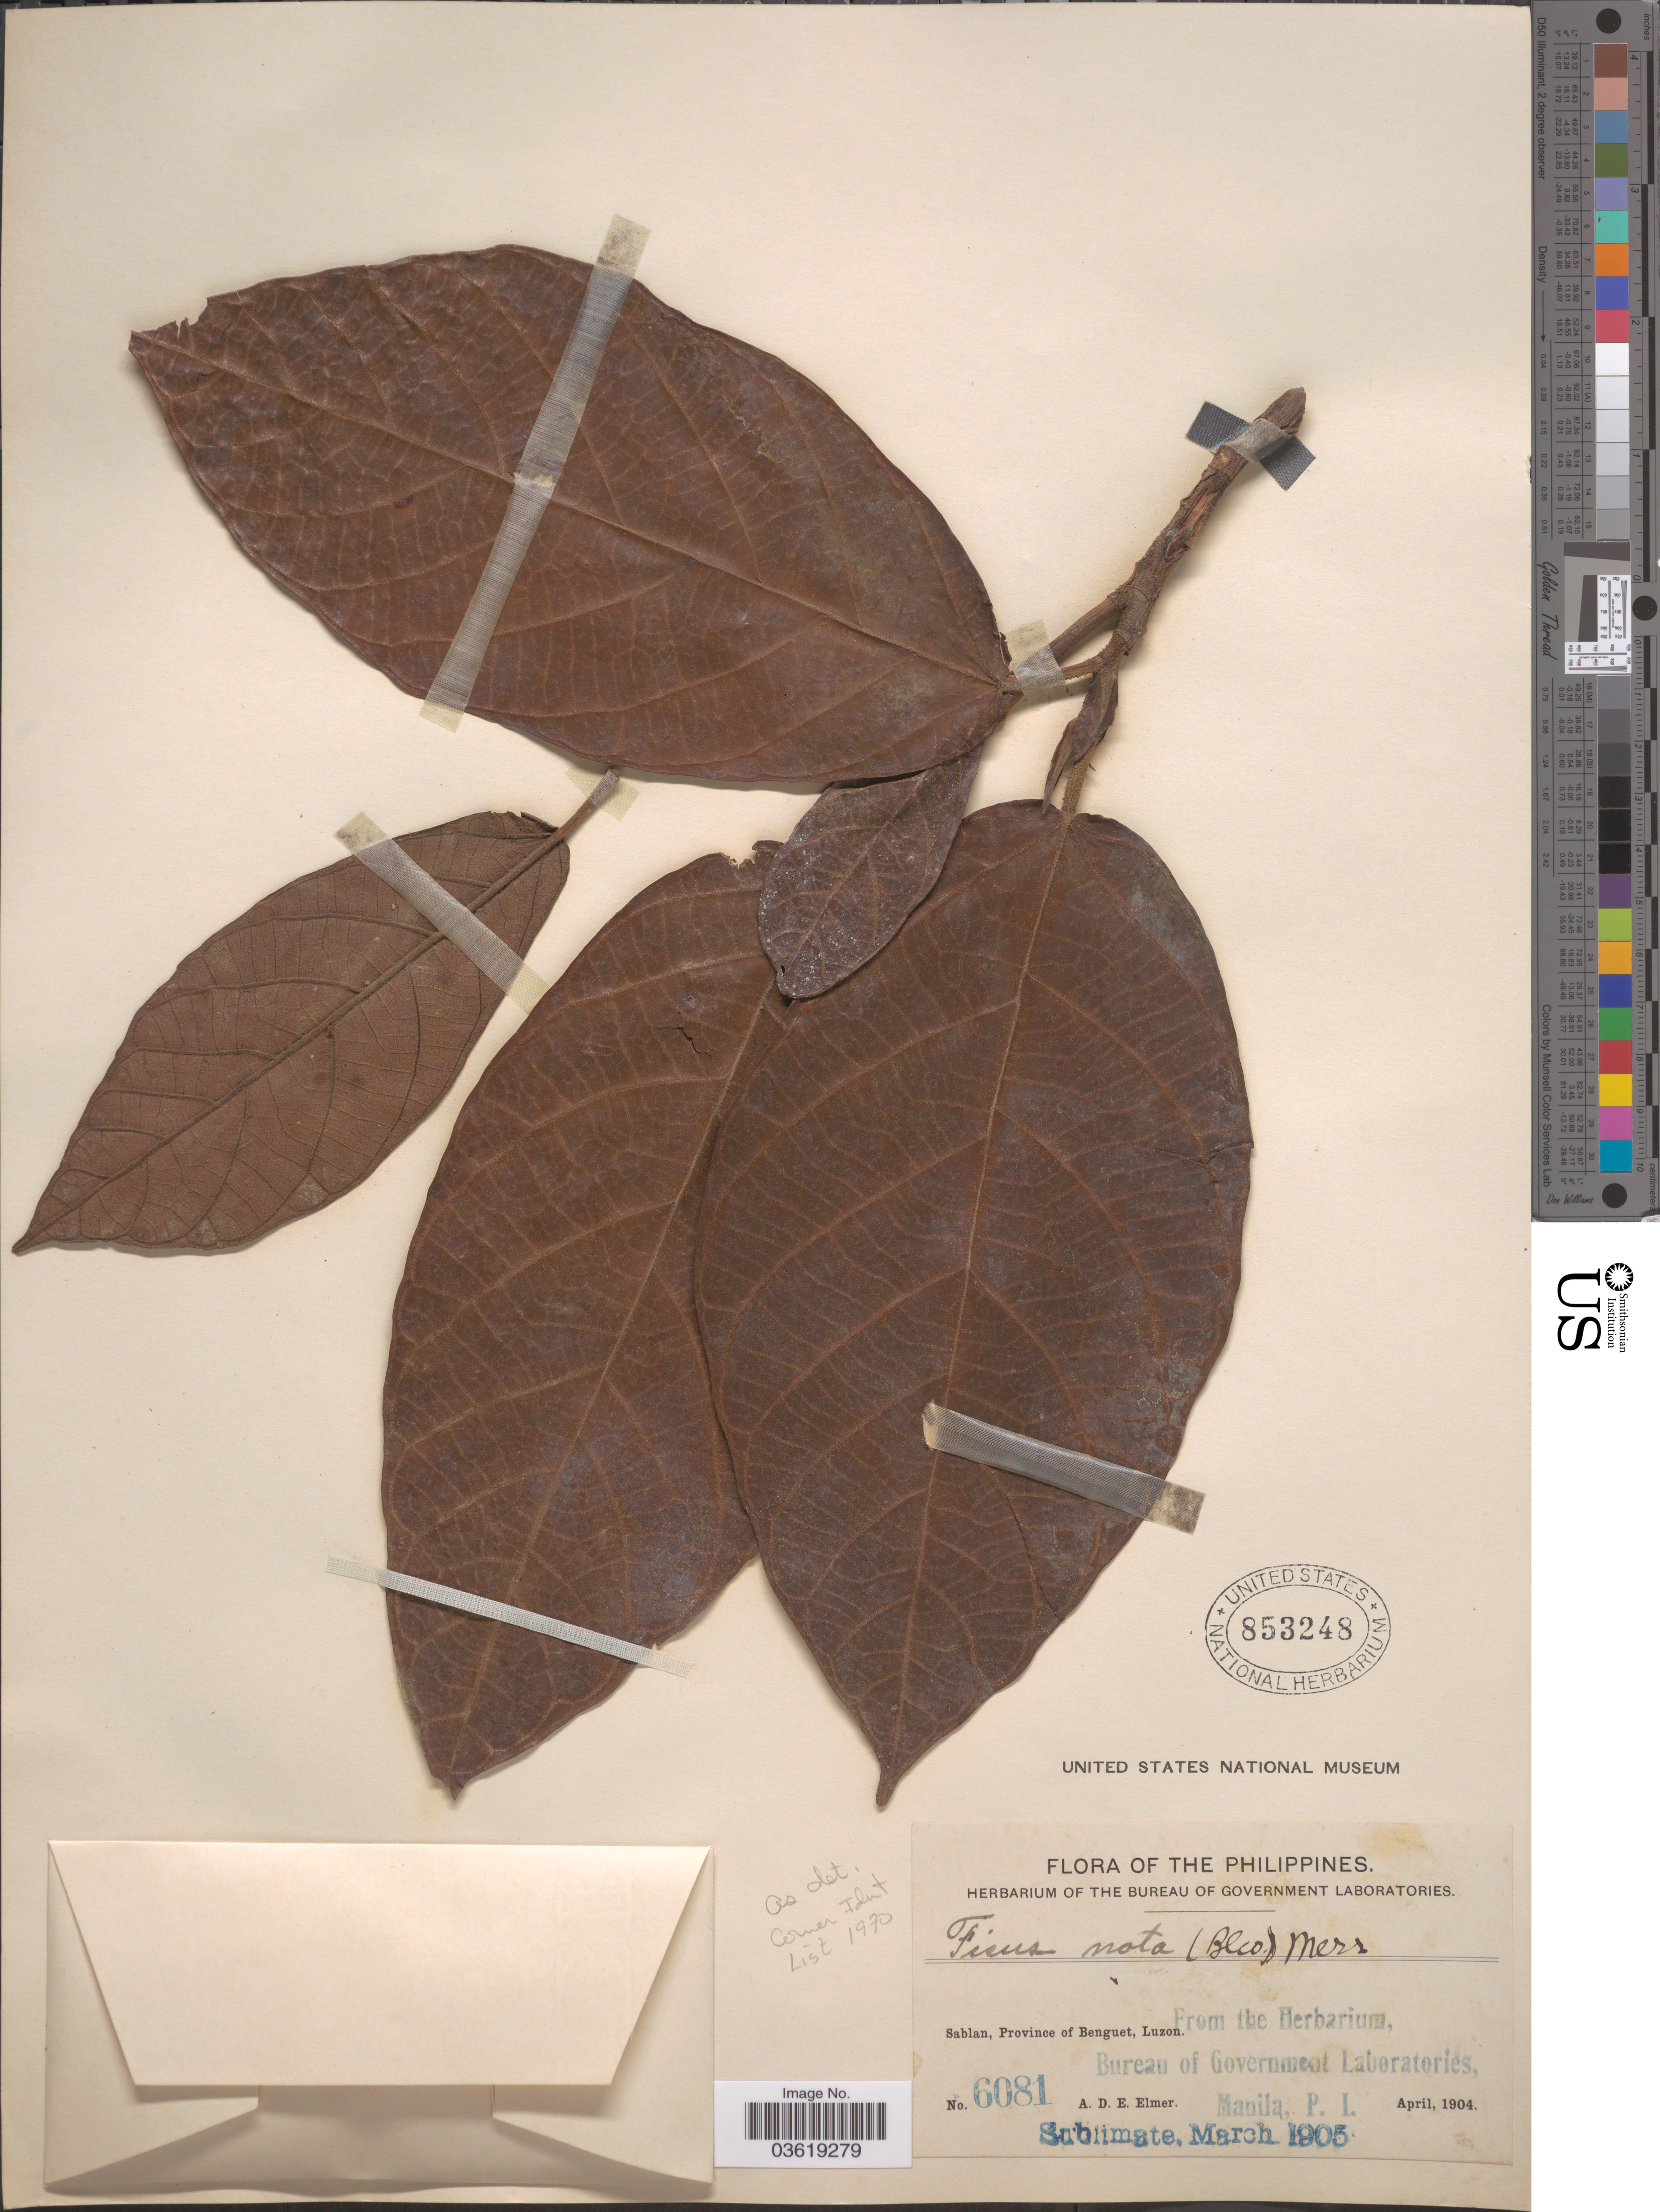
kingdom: Plantae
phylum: Tracheophyta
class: Magnoliopsida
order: Rosales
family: Moraceae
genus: Ficus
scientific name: Ficus nota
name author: (C.E. Blanco) Merr.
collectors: A. D. E. Elmer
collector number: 6081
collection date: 1904-04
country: Philippines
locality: Sablan, Province of Benguet, Luzon.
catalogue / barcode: US 853248